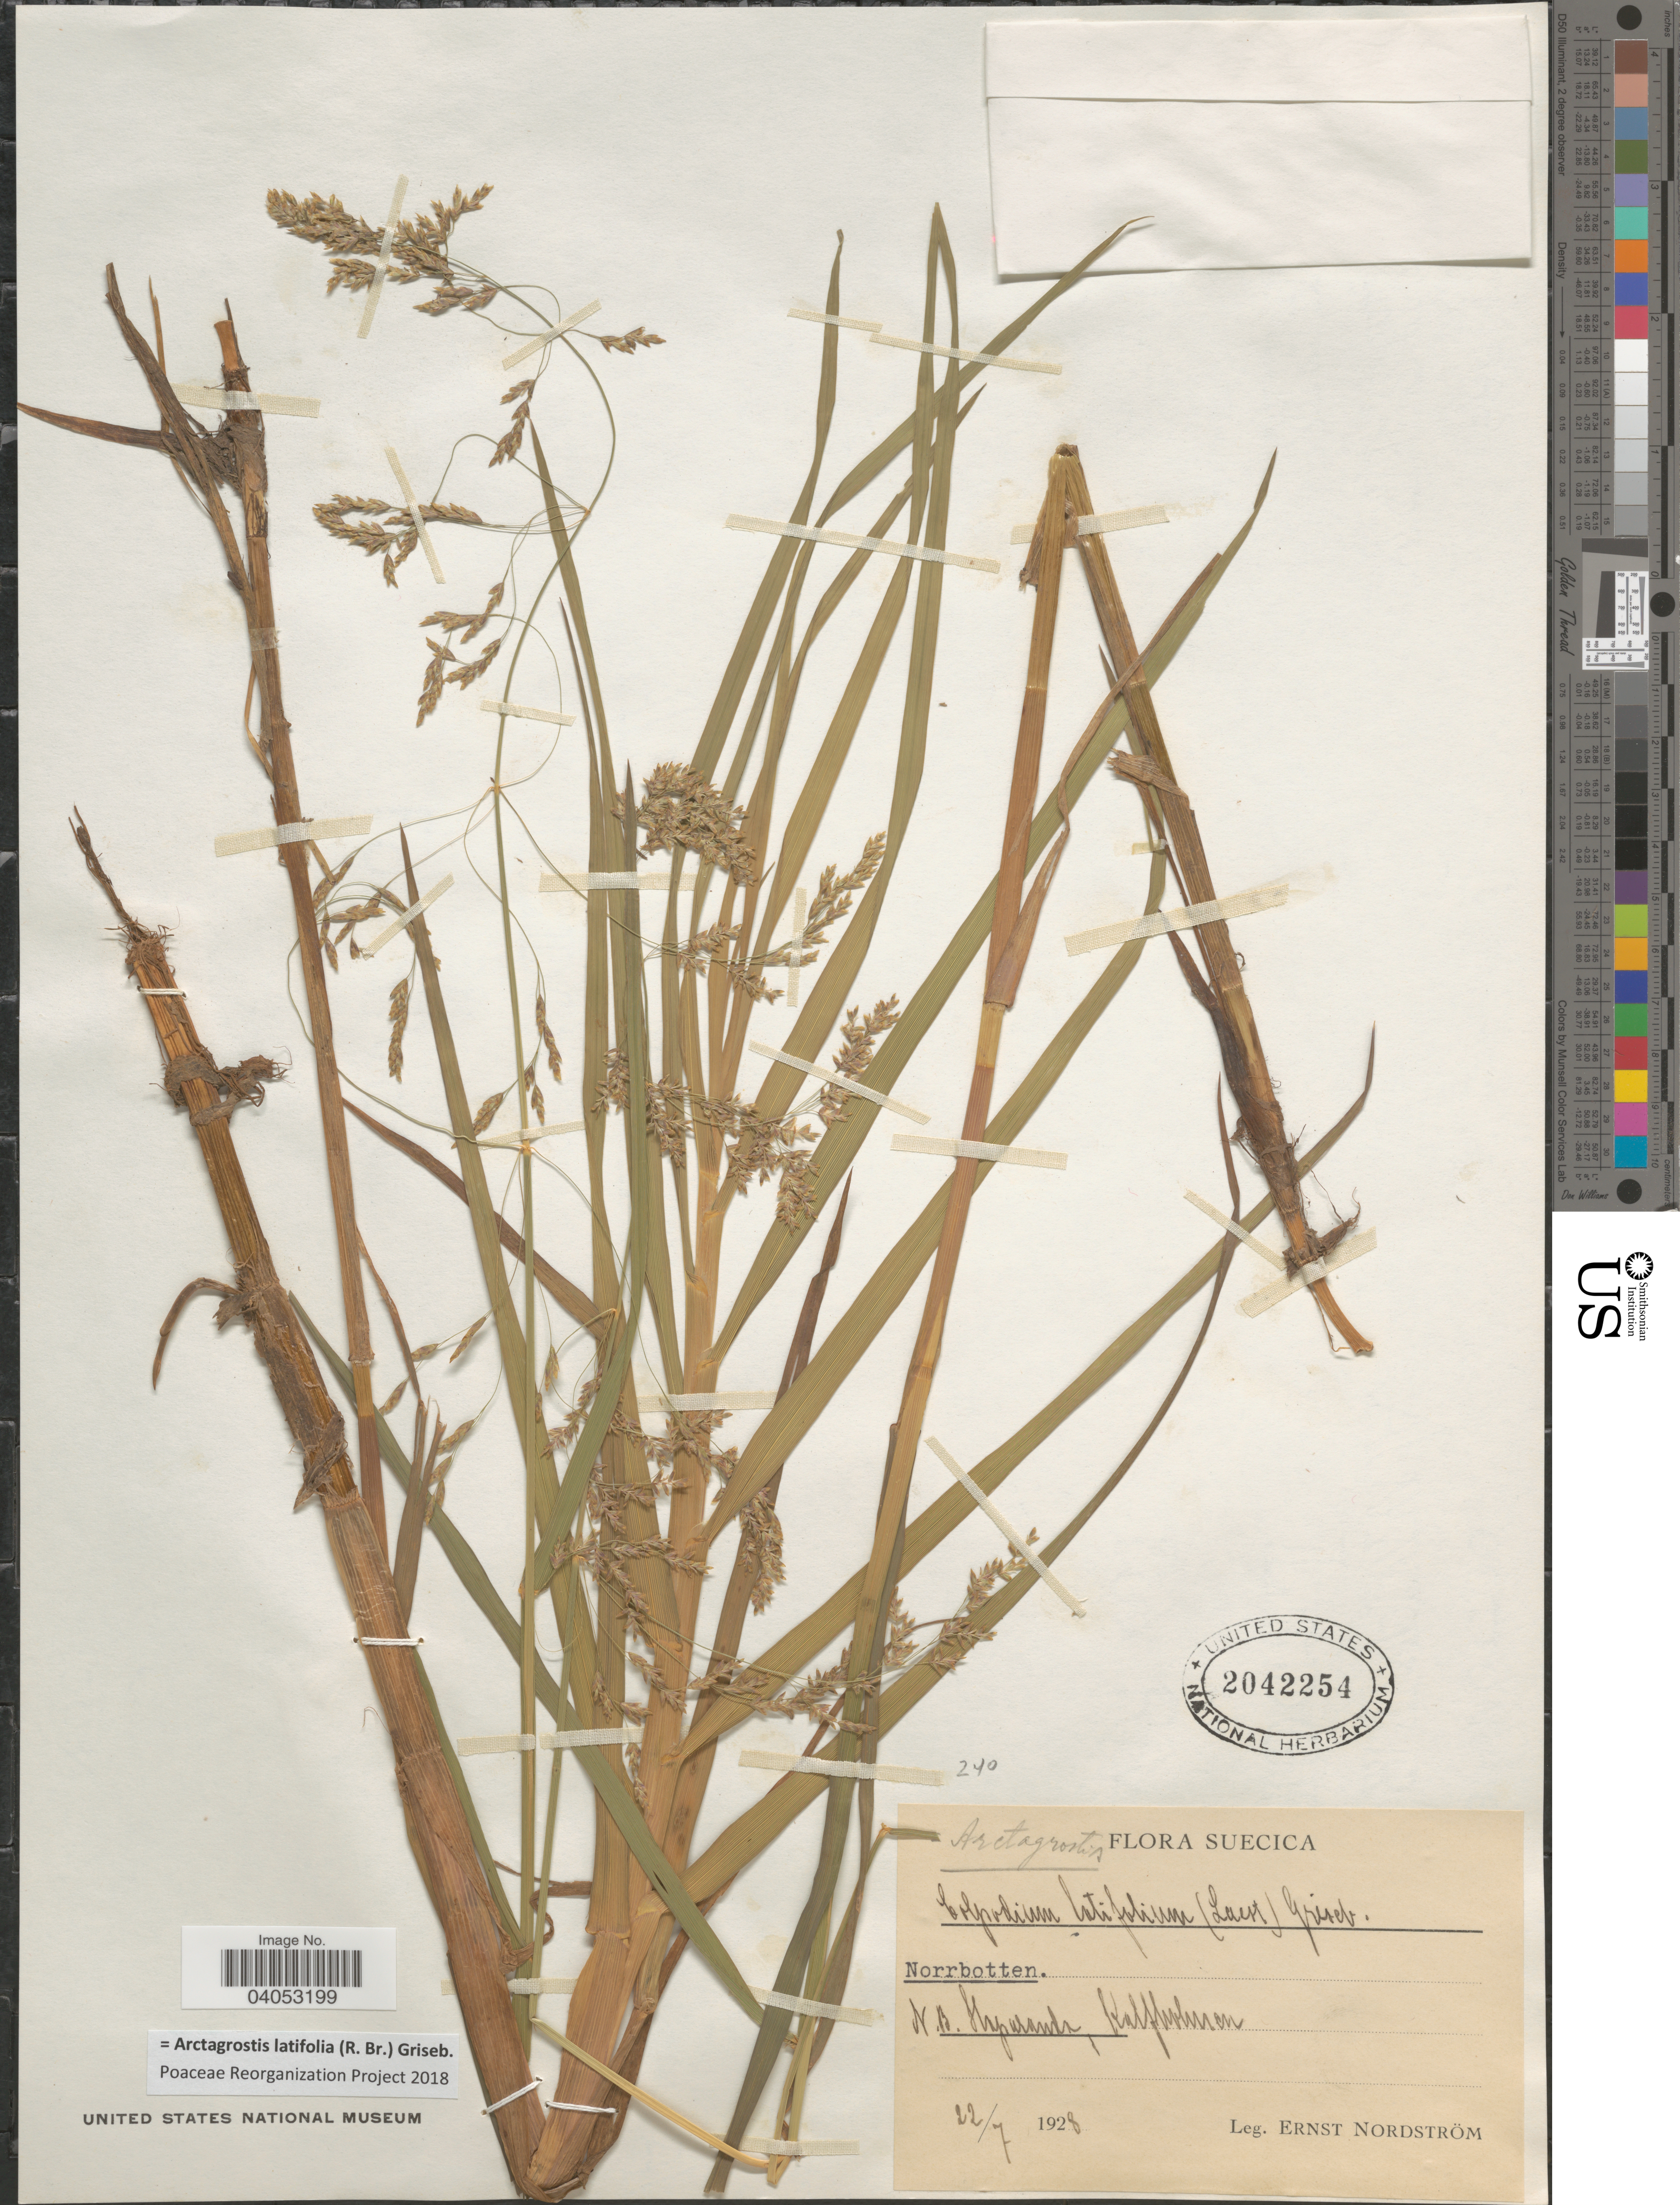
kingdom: Plantae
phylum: Tracheophyta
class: Liliopsida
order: Poales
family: Poaceae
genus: Arctagrostis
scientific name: Arctagrostis latifolia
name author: (R. Br.) Griseb.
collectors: E. Nordström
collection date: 1928-07-22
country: Sweden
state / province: Norrbotten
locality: Suecica. Norrbotten. N.B. Haparanda Kalvholmen.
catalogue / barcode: US 2042254